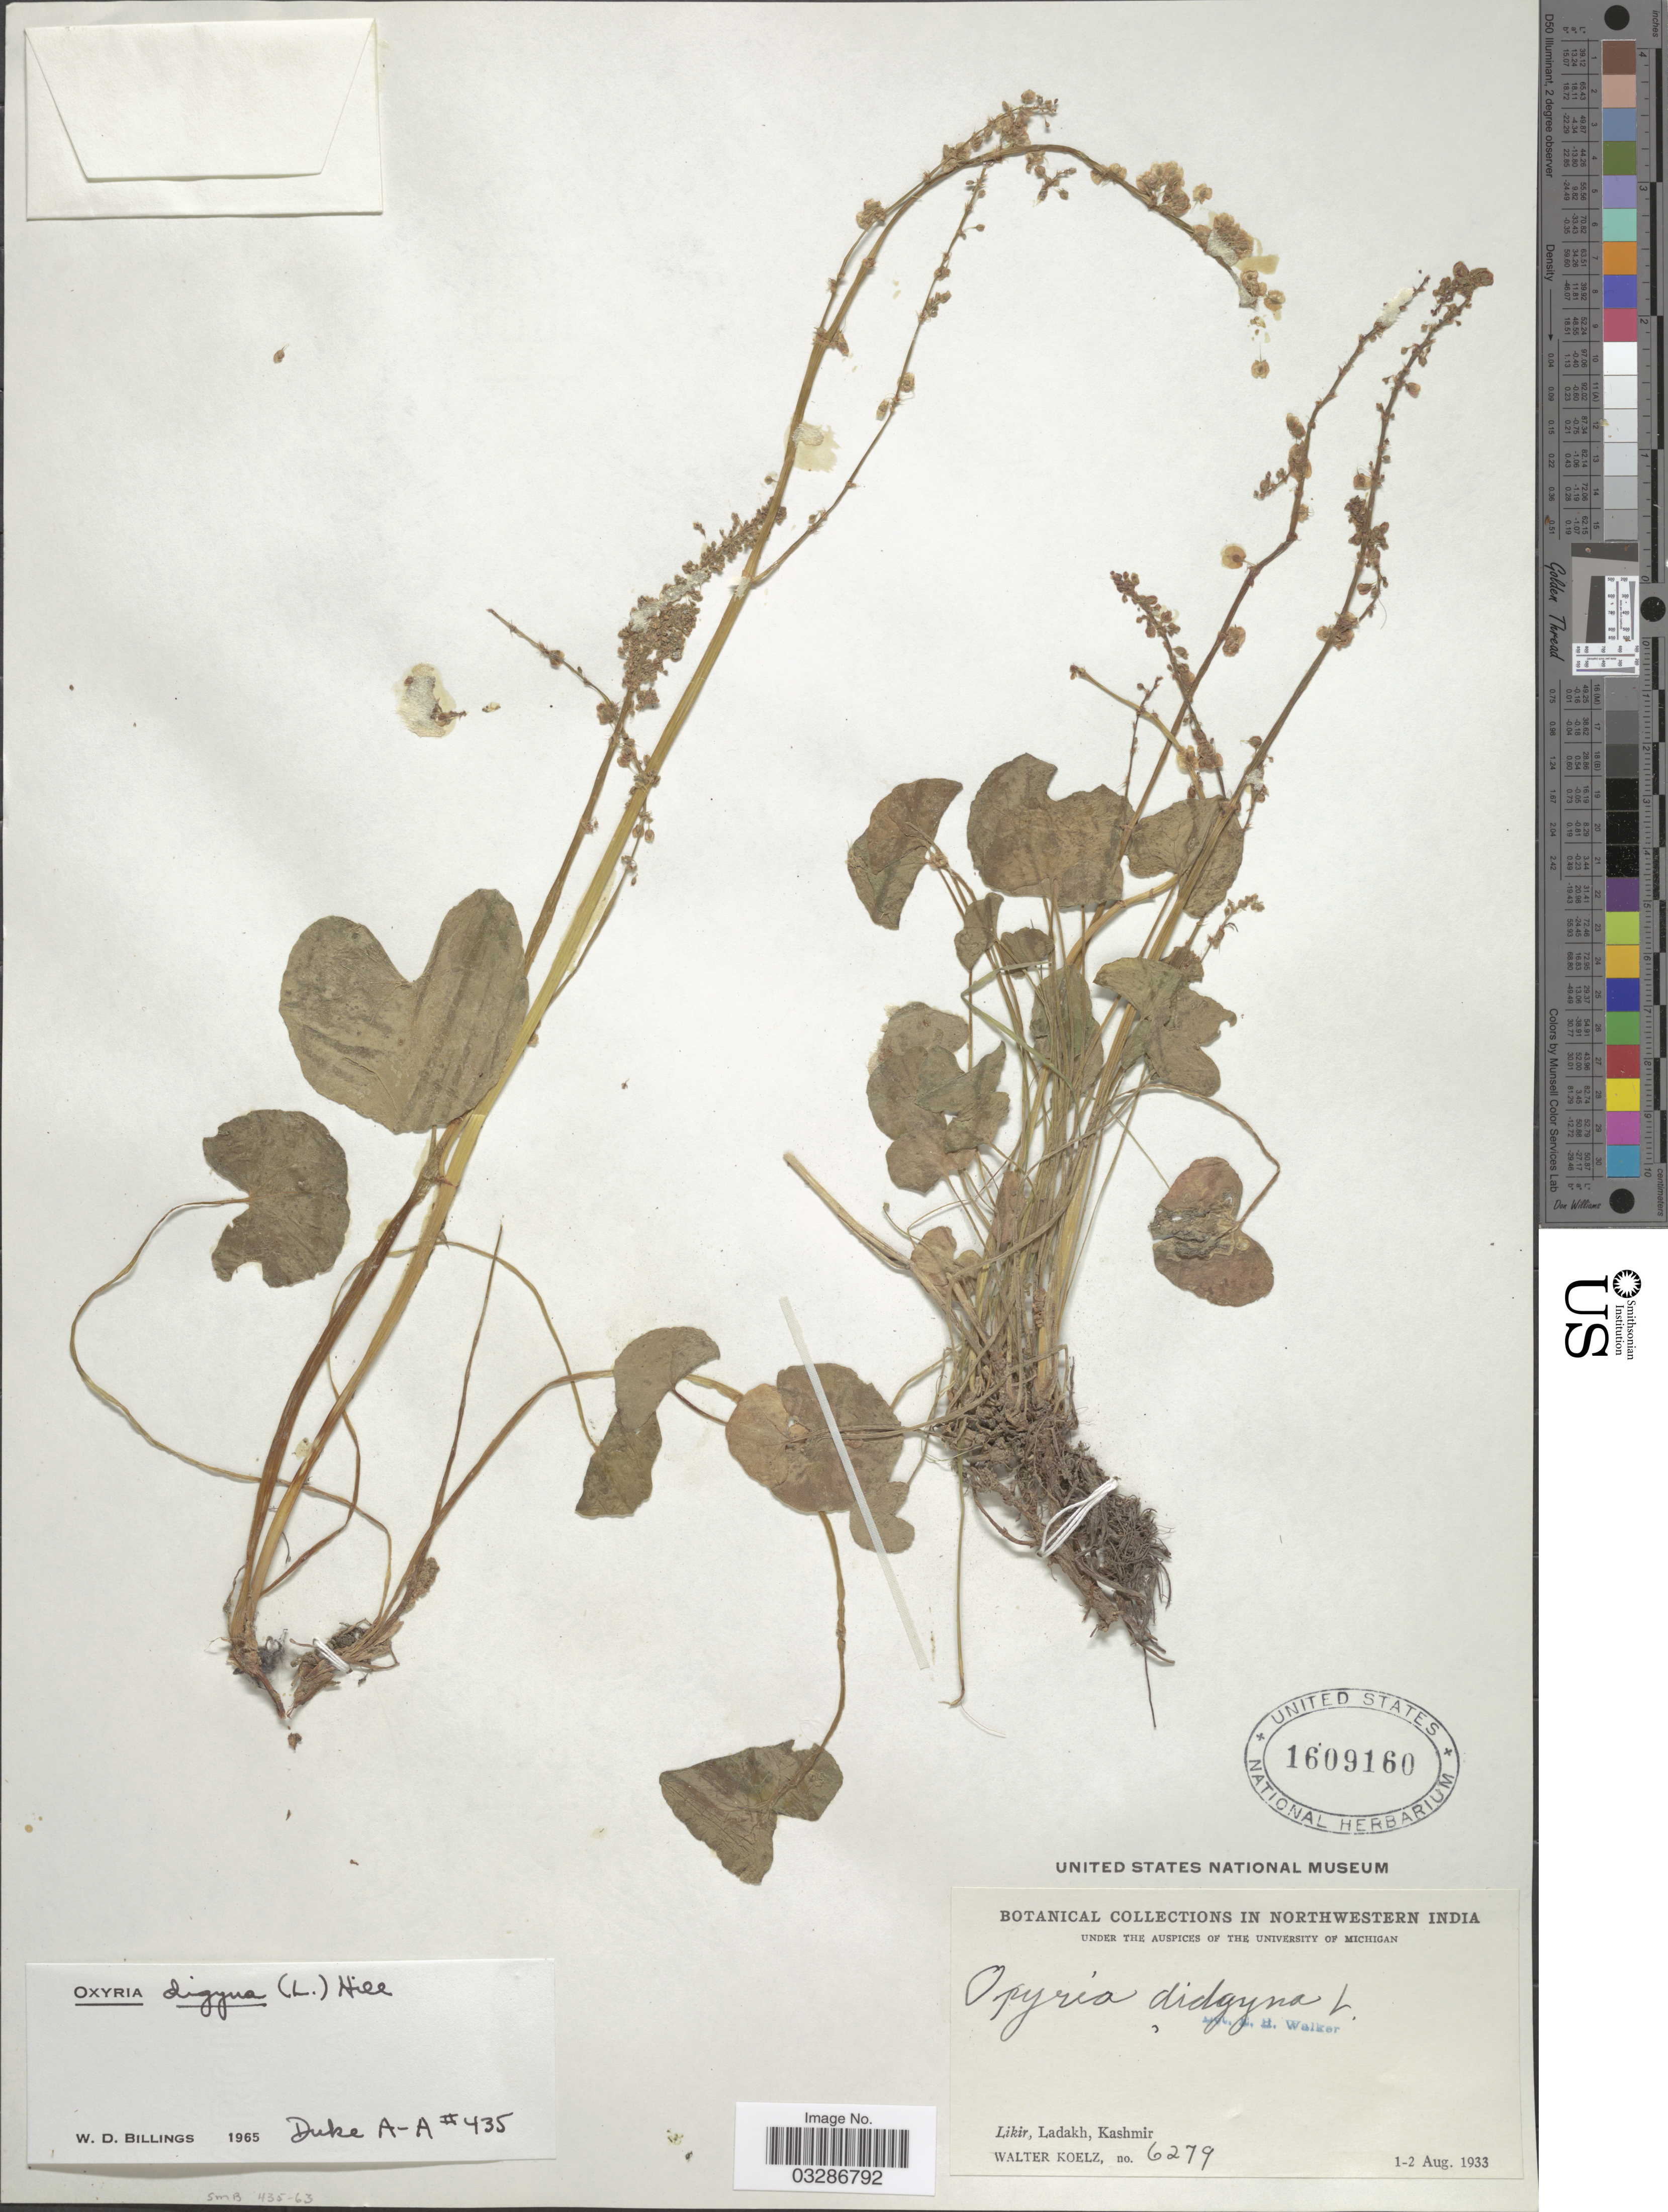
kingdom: Plantae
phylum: Tracheophyta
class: Magnoliopsida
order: Caryophyllales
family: Polygonaceae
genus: Oxyria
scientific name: Oxyria digyna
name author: (L.) Hill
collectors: W. N. Koelz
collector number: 6279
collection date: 1933-08-01/1933-08-02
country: India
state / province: Jammu and Kashmir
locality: Northwestern India. Likir, Ladakh, Kashmir.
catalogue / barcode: US 1609160